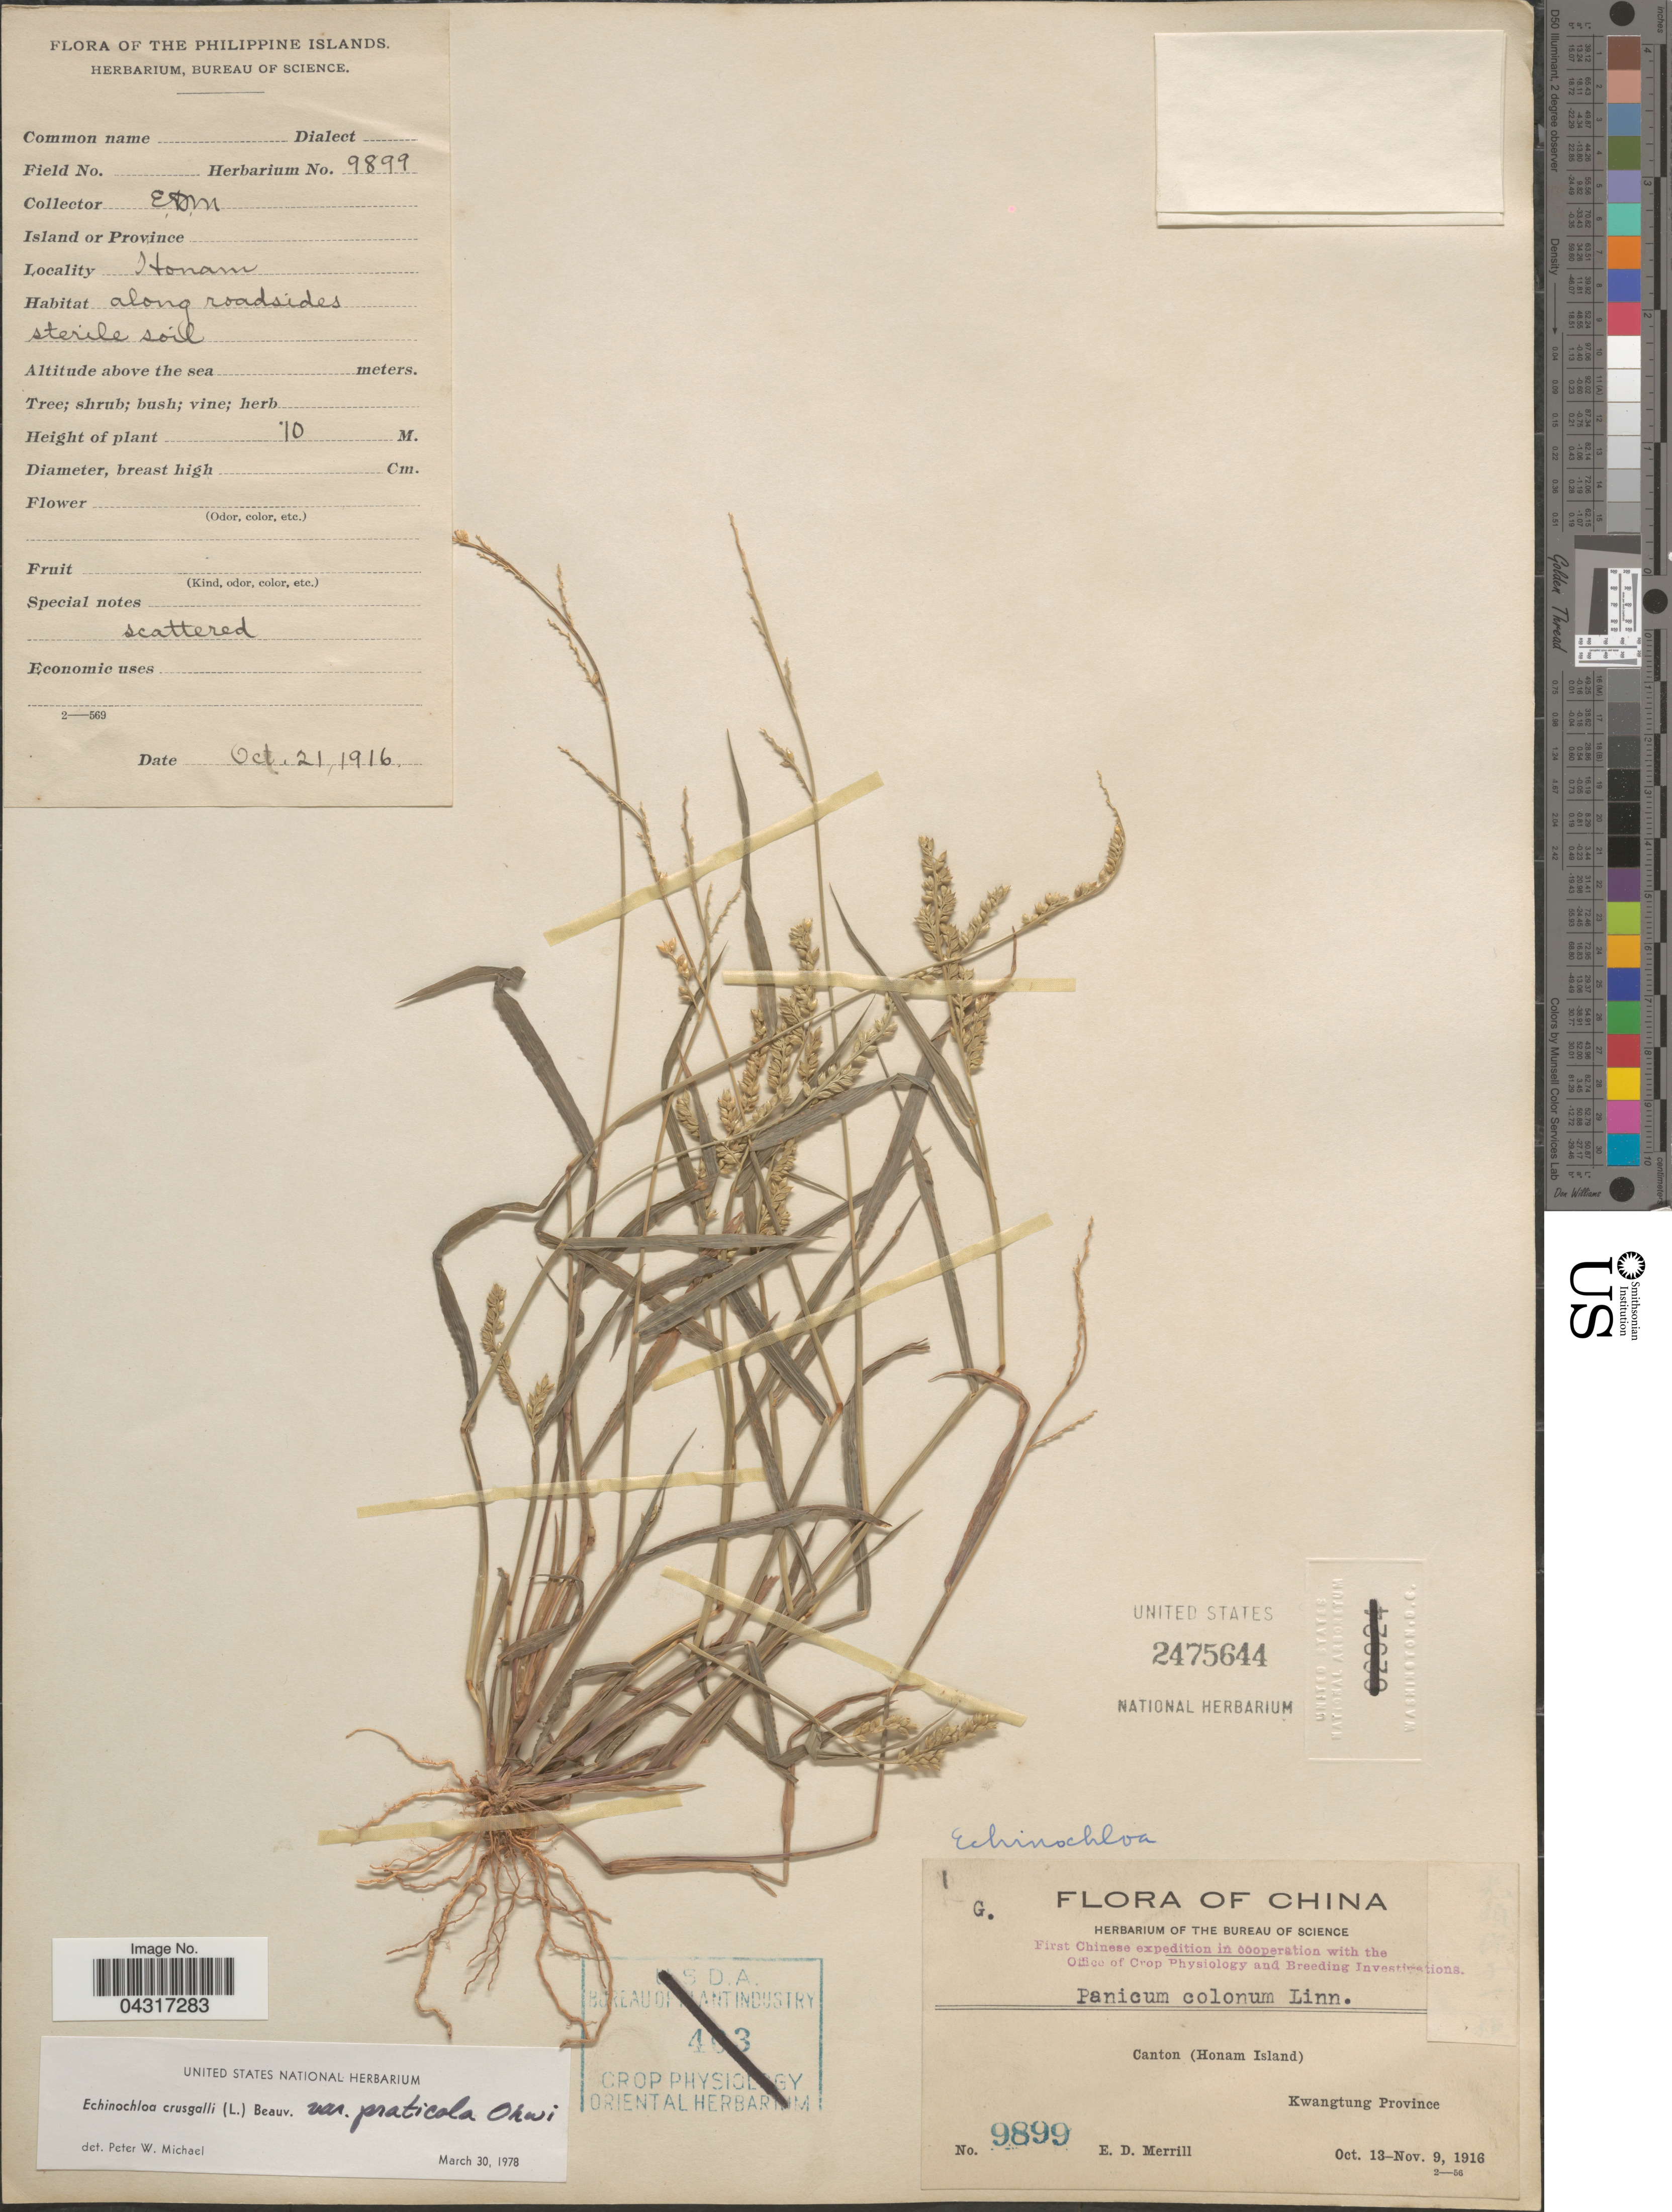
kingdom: Plantae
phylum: Tracheophyta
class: Liliopsida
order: Poales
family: Poaceae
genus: Echinochloa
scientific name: Echinochloa crus-galli var. praticola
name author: Ohwi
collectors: E. D. Merrill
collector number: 9899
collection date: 1916-10-13/1916-11-09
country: China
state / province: Guangdong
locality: Canton (Honam Island). Kwangtung Province.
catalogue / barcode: US 2475644